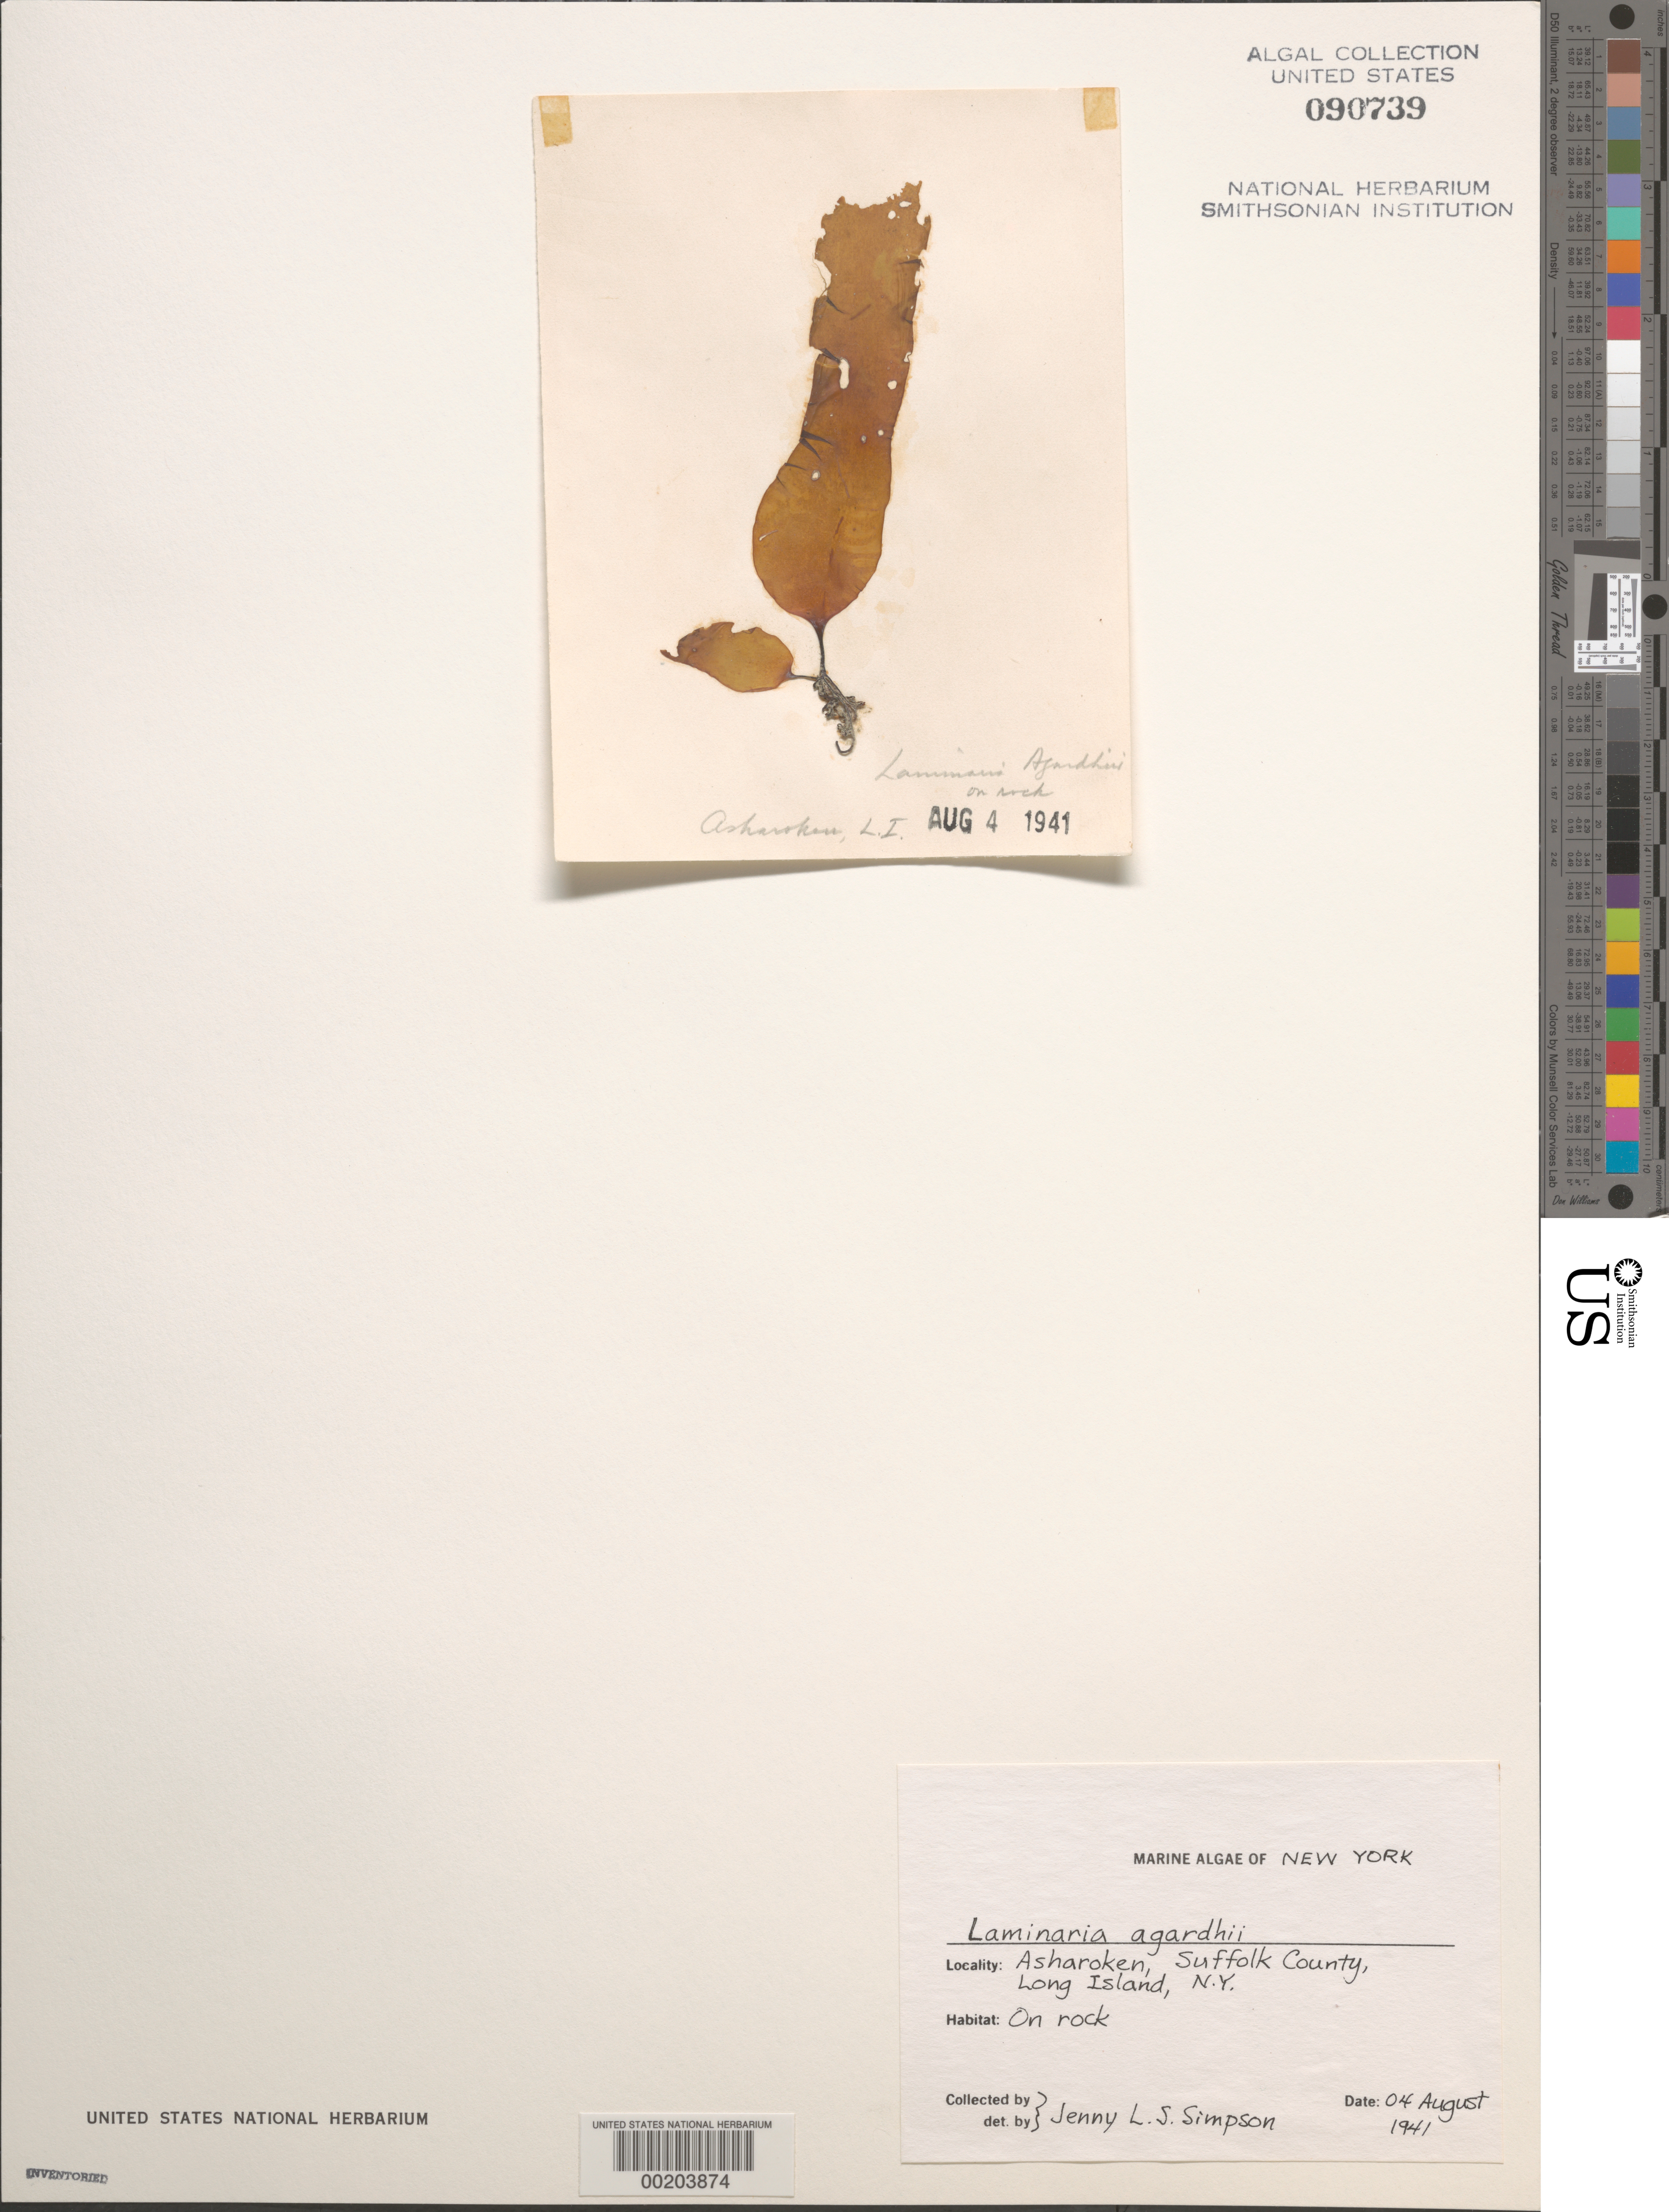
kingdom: Chromista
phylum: Ochrophyta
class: Phaeophyceae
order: Laminariales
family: Laminariaceae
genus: Saccharina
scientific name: Saccharina latissima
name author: C.E. Lane et al.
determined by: Algae name updating Project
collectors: J. Simpson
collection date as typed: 04 Aug 1941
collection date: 1941-08-04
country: United States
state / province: New York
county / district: Suffolk County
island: Long Island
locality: Asharoken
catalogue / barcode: US 90739